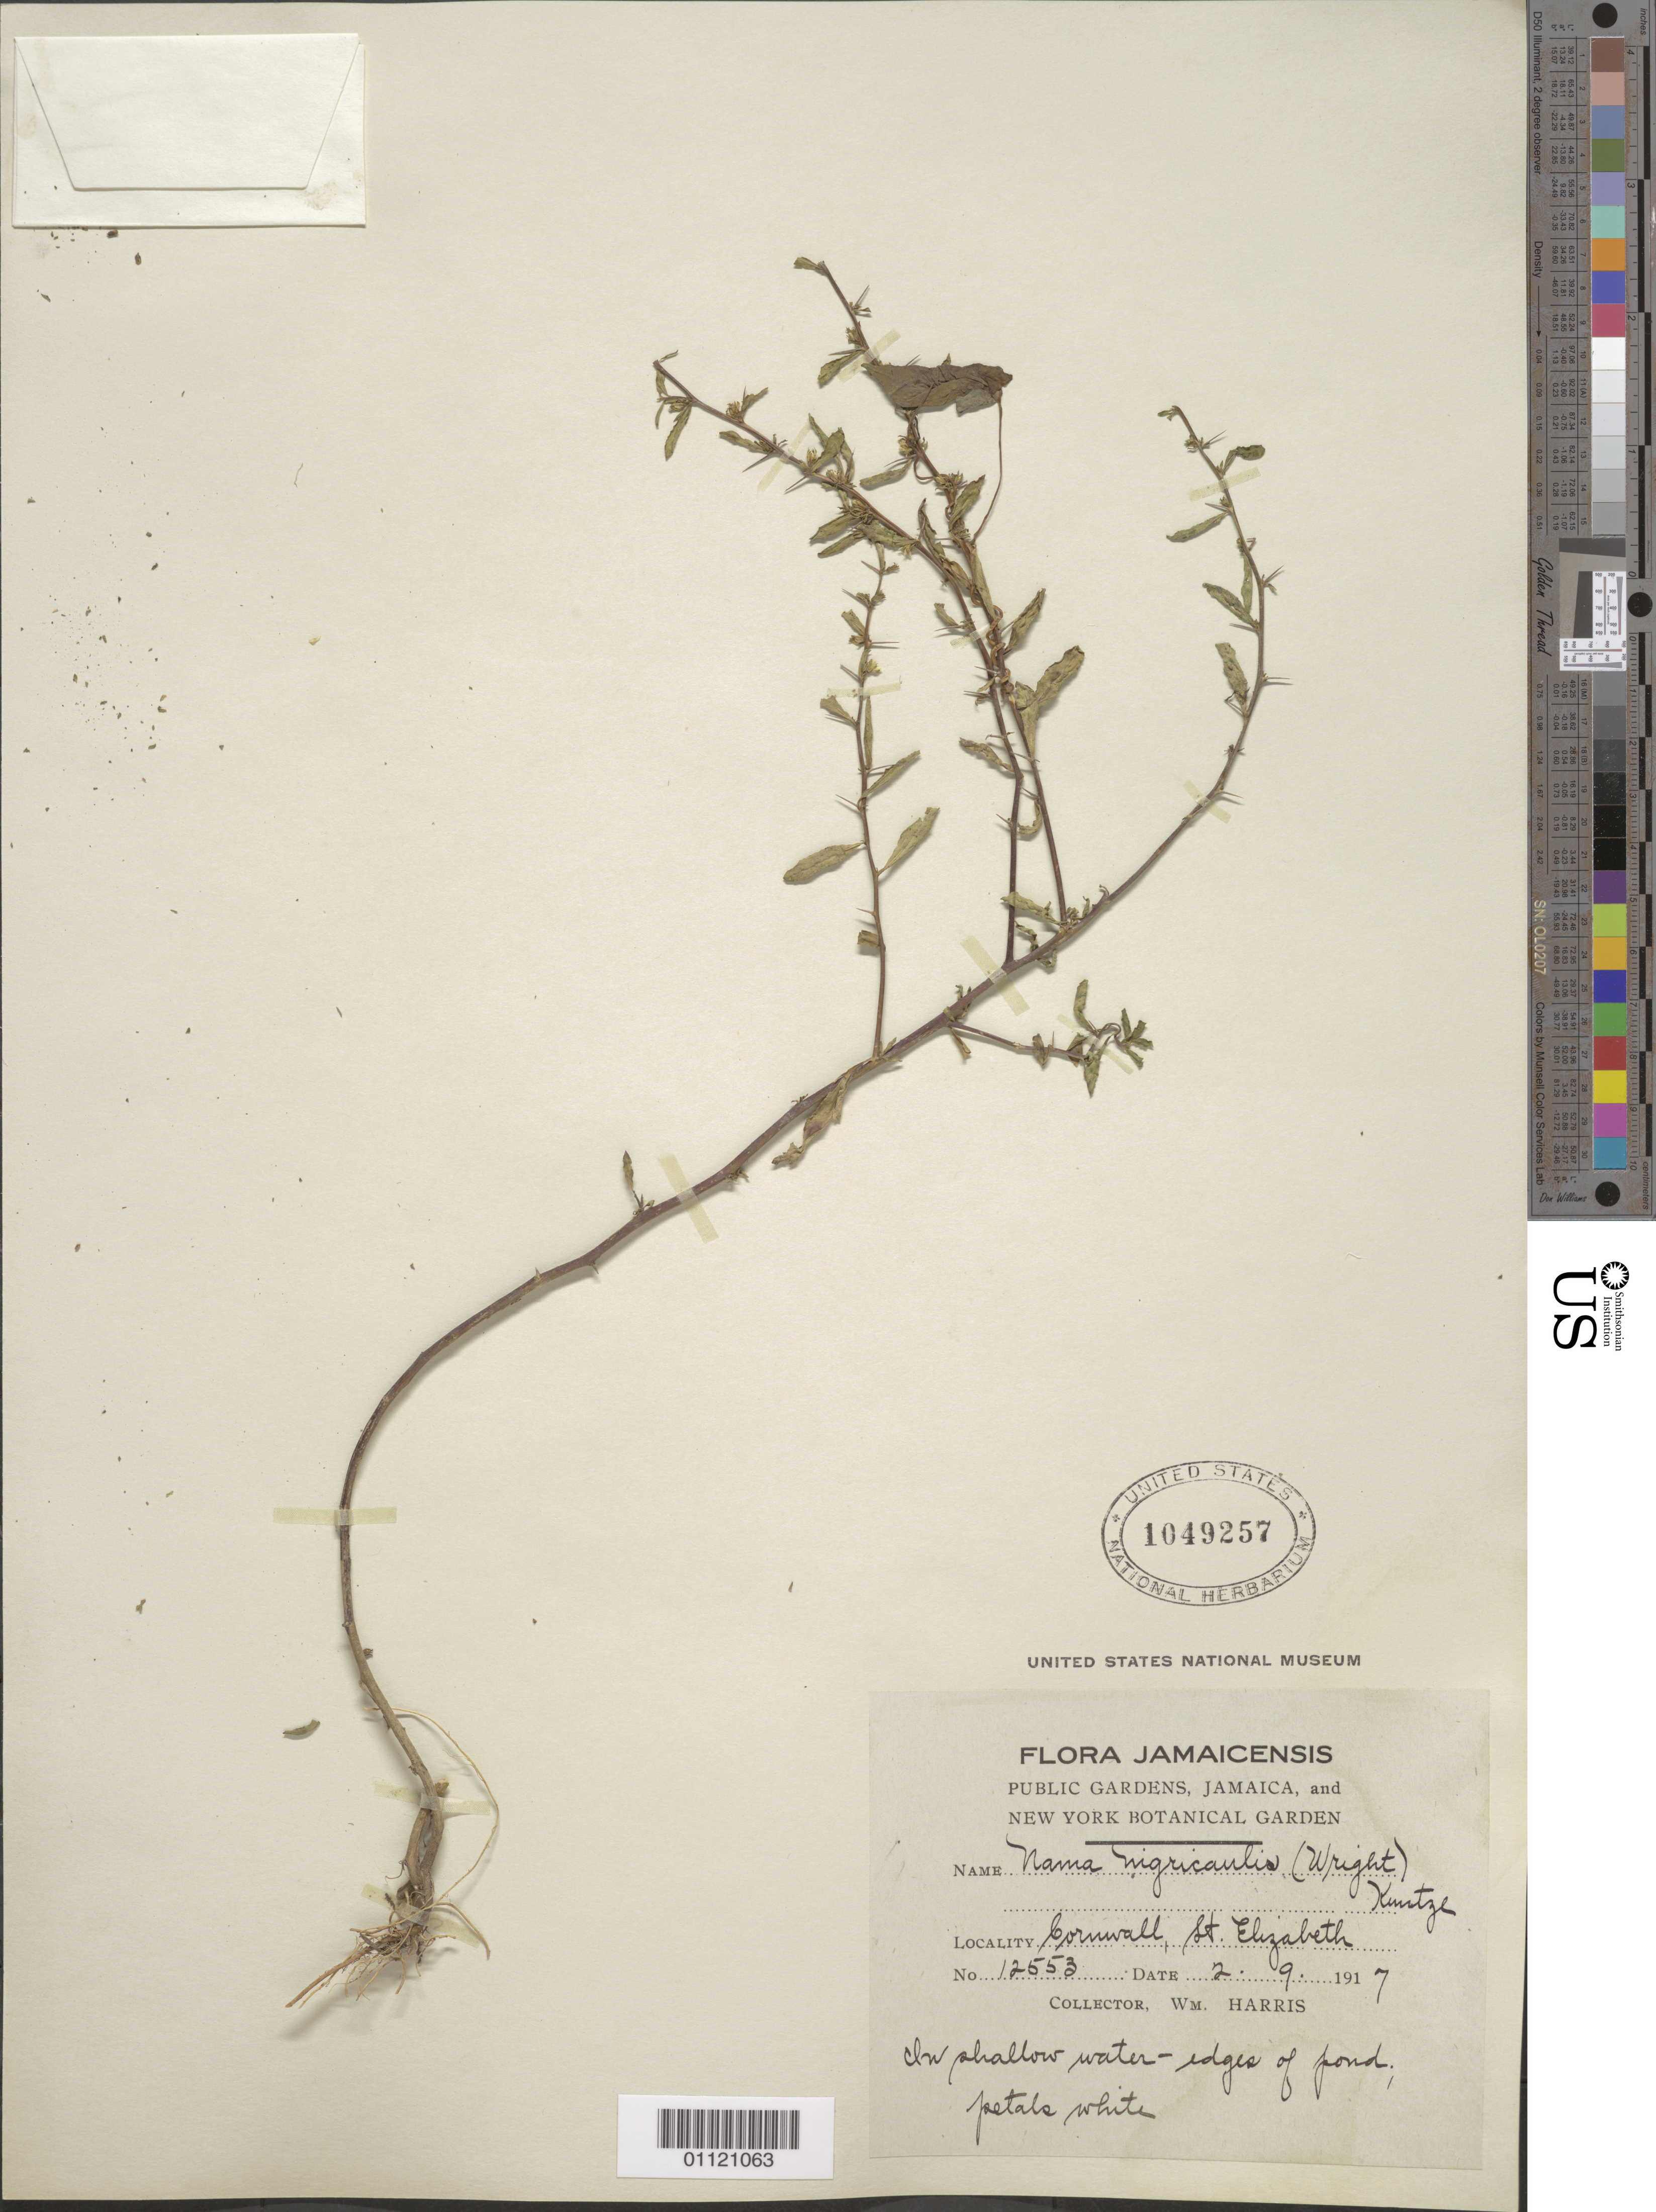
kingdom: Plantae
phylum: Tracheophyta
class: Magnoliopsida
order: Solanales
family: Hydroleaceae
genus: Hydrolea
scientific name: Hydrolea nigricaulis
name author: C. Wright ex Griseb.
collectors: W. H. Harris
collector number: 12553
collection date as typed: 09 Feb 1917 or 02 Sep 1917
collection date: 1917-02-09 or 1917-09-02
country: Jamaica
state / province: Saint Elizabeth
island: Jamaica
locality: Cornwall; in shallow water, edges of pond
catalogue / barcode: US 1049257